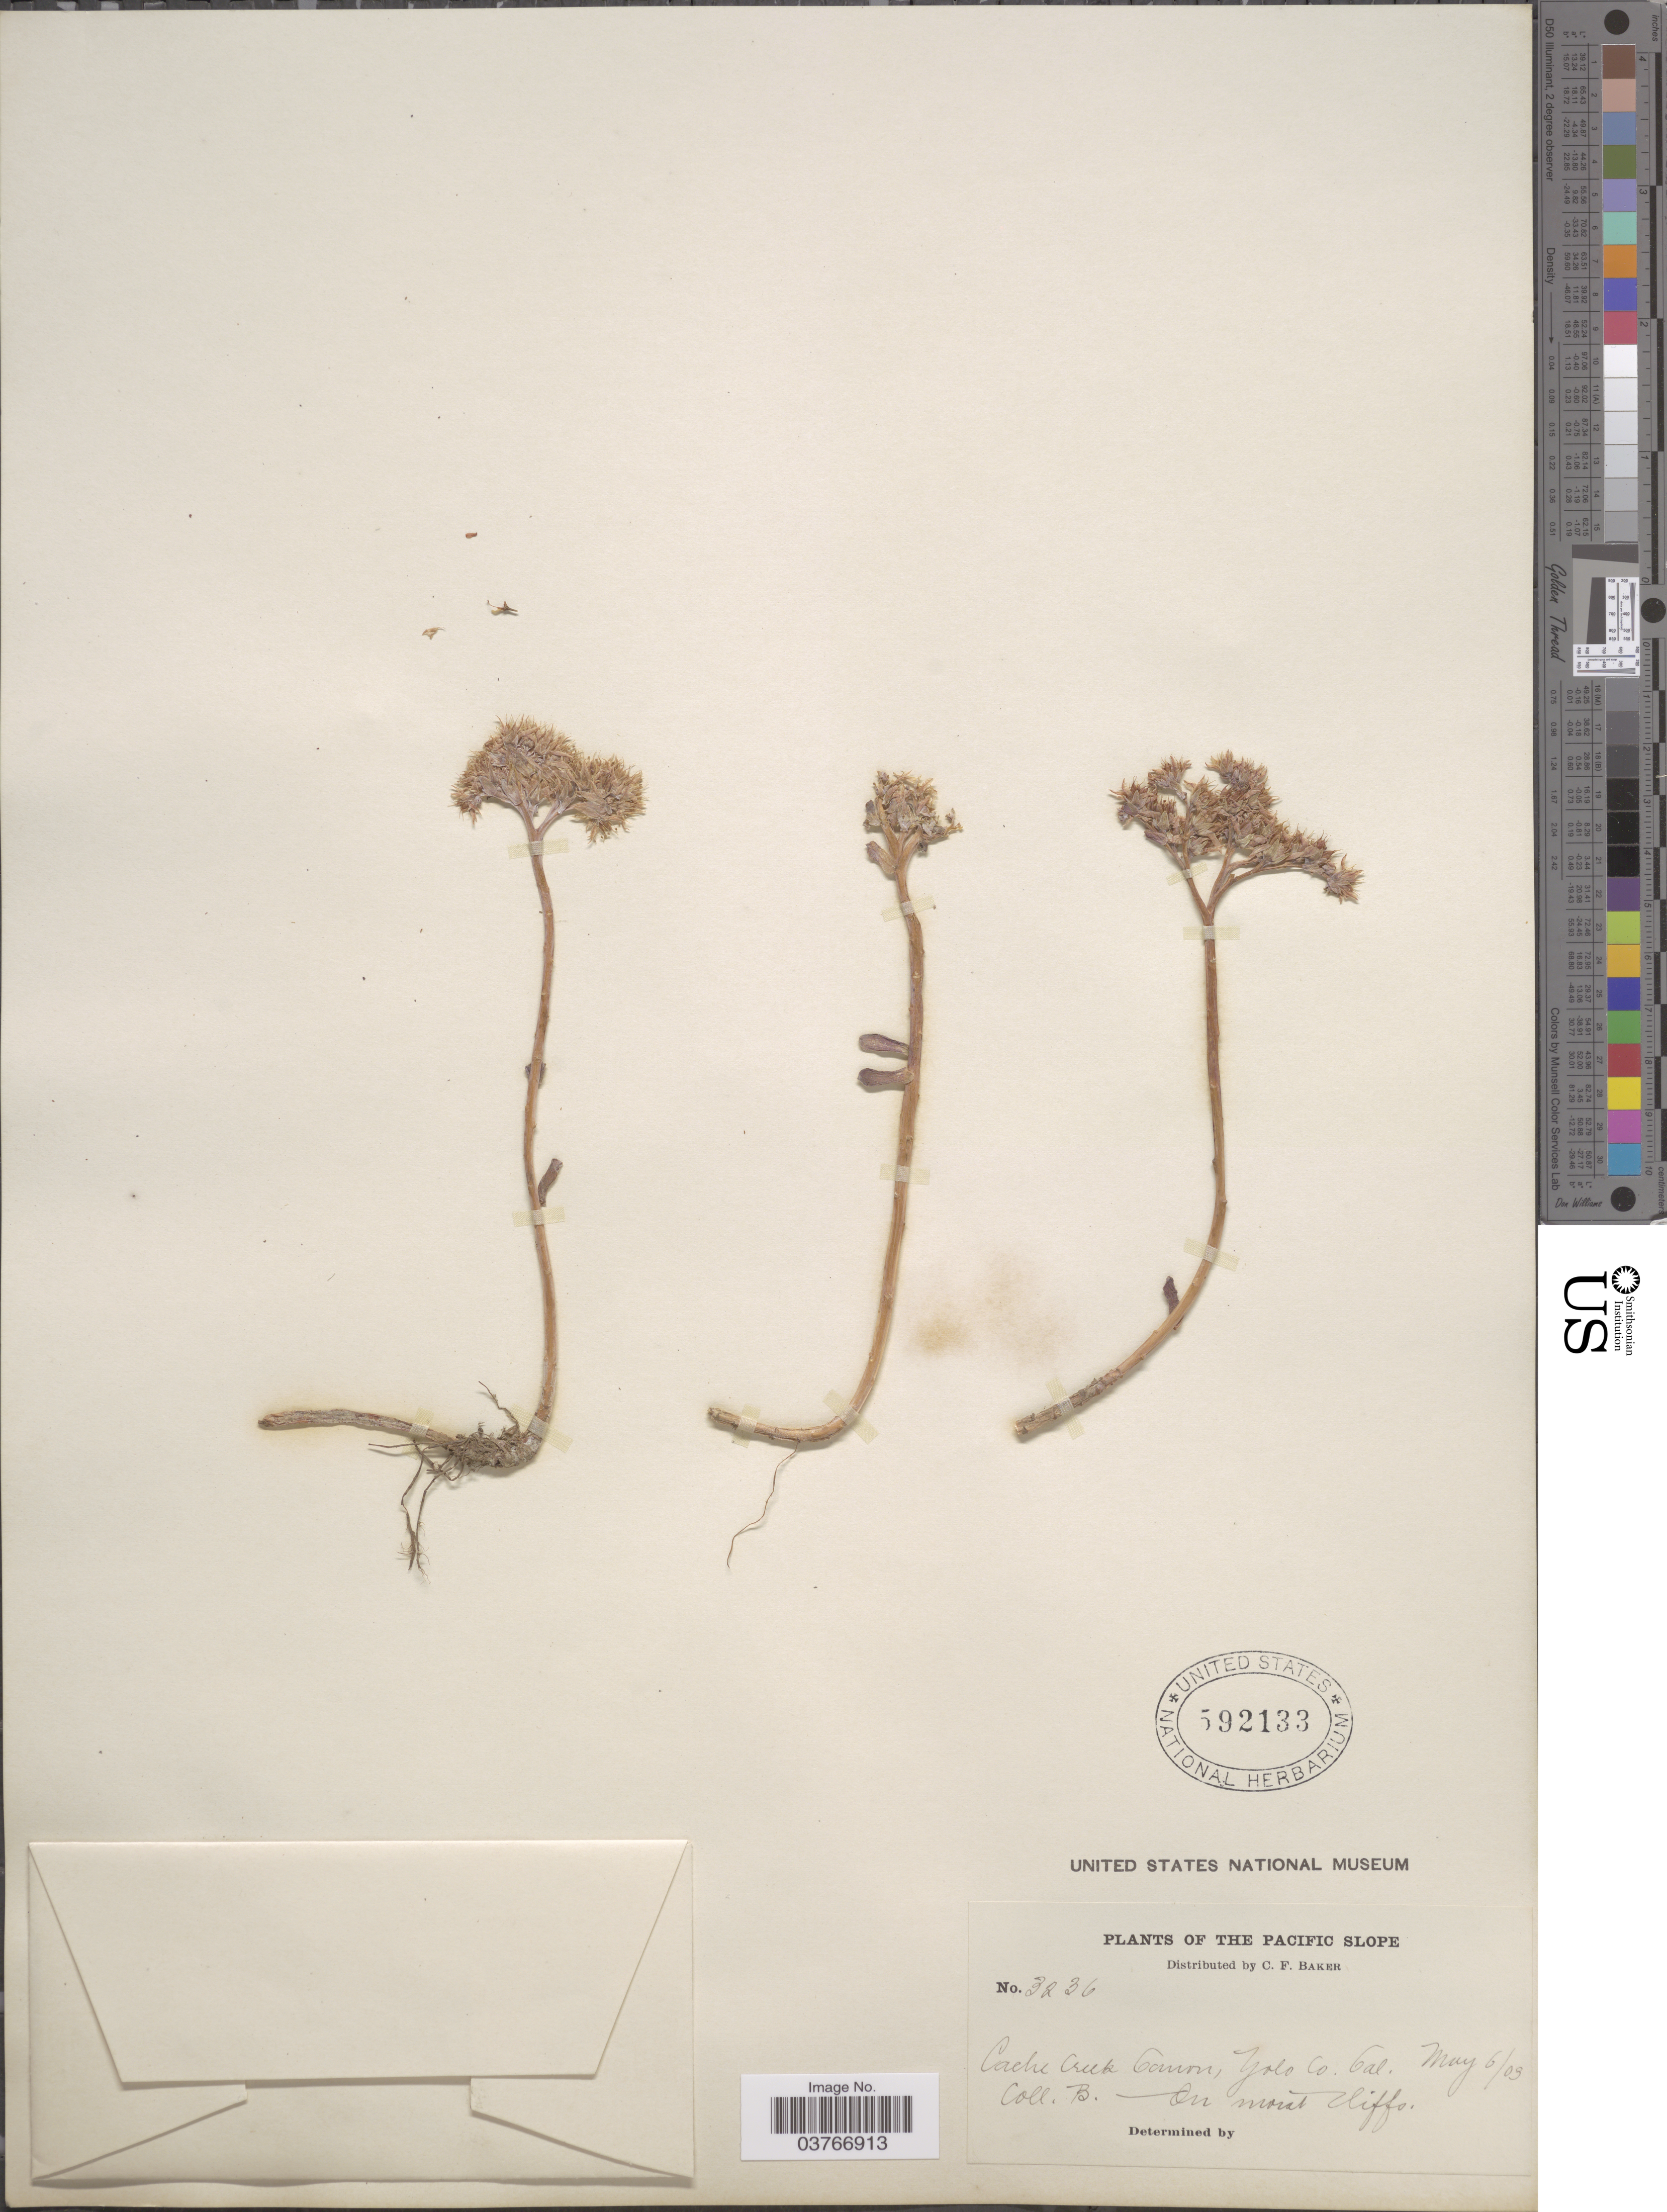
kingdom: Plantae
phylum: Tracheophyta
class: Magnoliopsida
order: Saxifragales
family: Crassulaceae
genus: Sedum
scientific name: Sedum sp.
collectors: C. F. Baker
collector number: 3236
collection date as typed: Transcribed d/m/y: 6/5/3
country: United States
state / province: California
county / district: Yolo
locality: The Pacific Slope. Cache Creek Canon, Yolo Co.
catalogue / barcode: US 592133